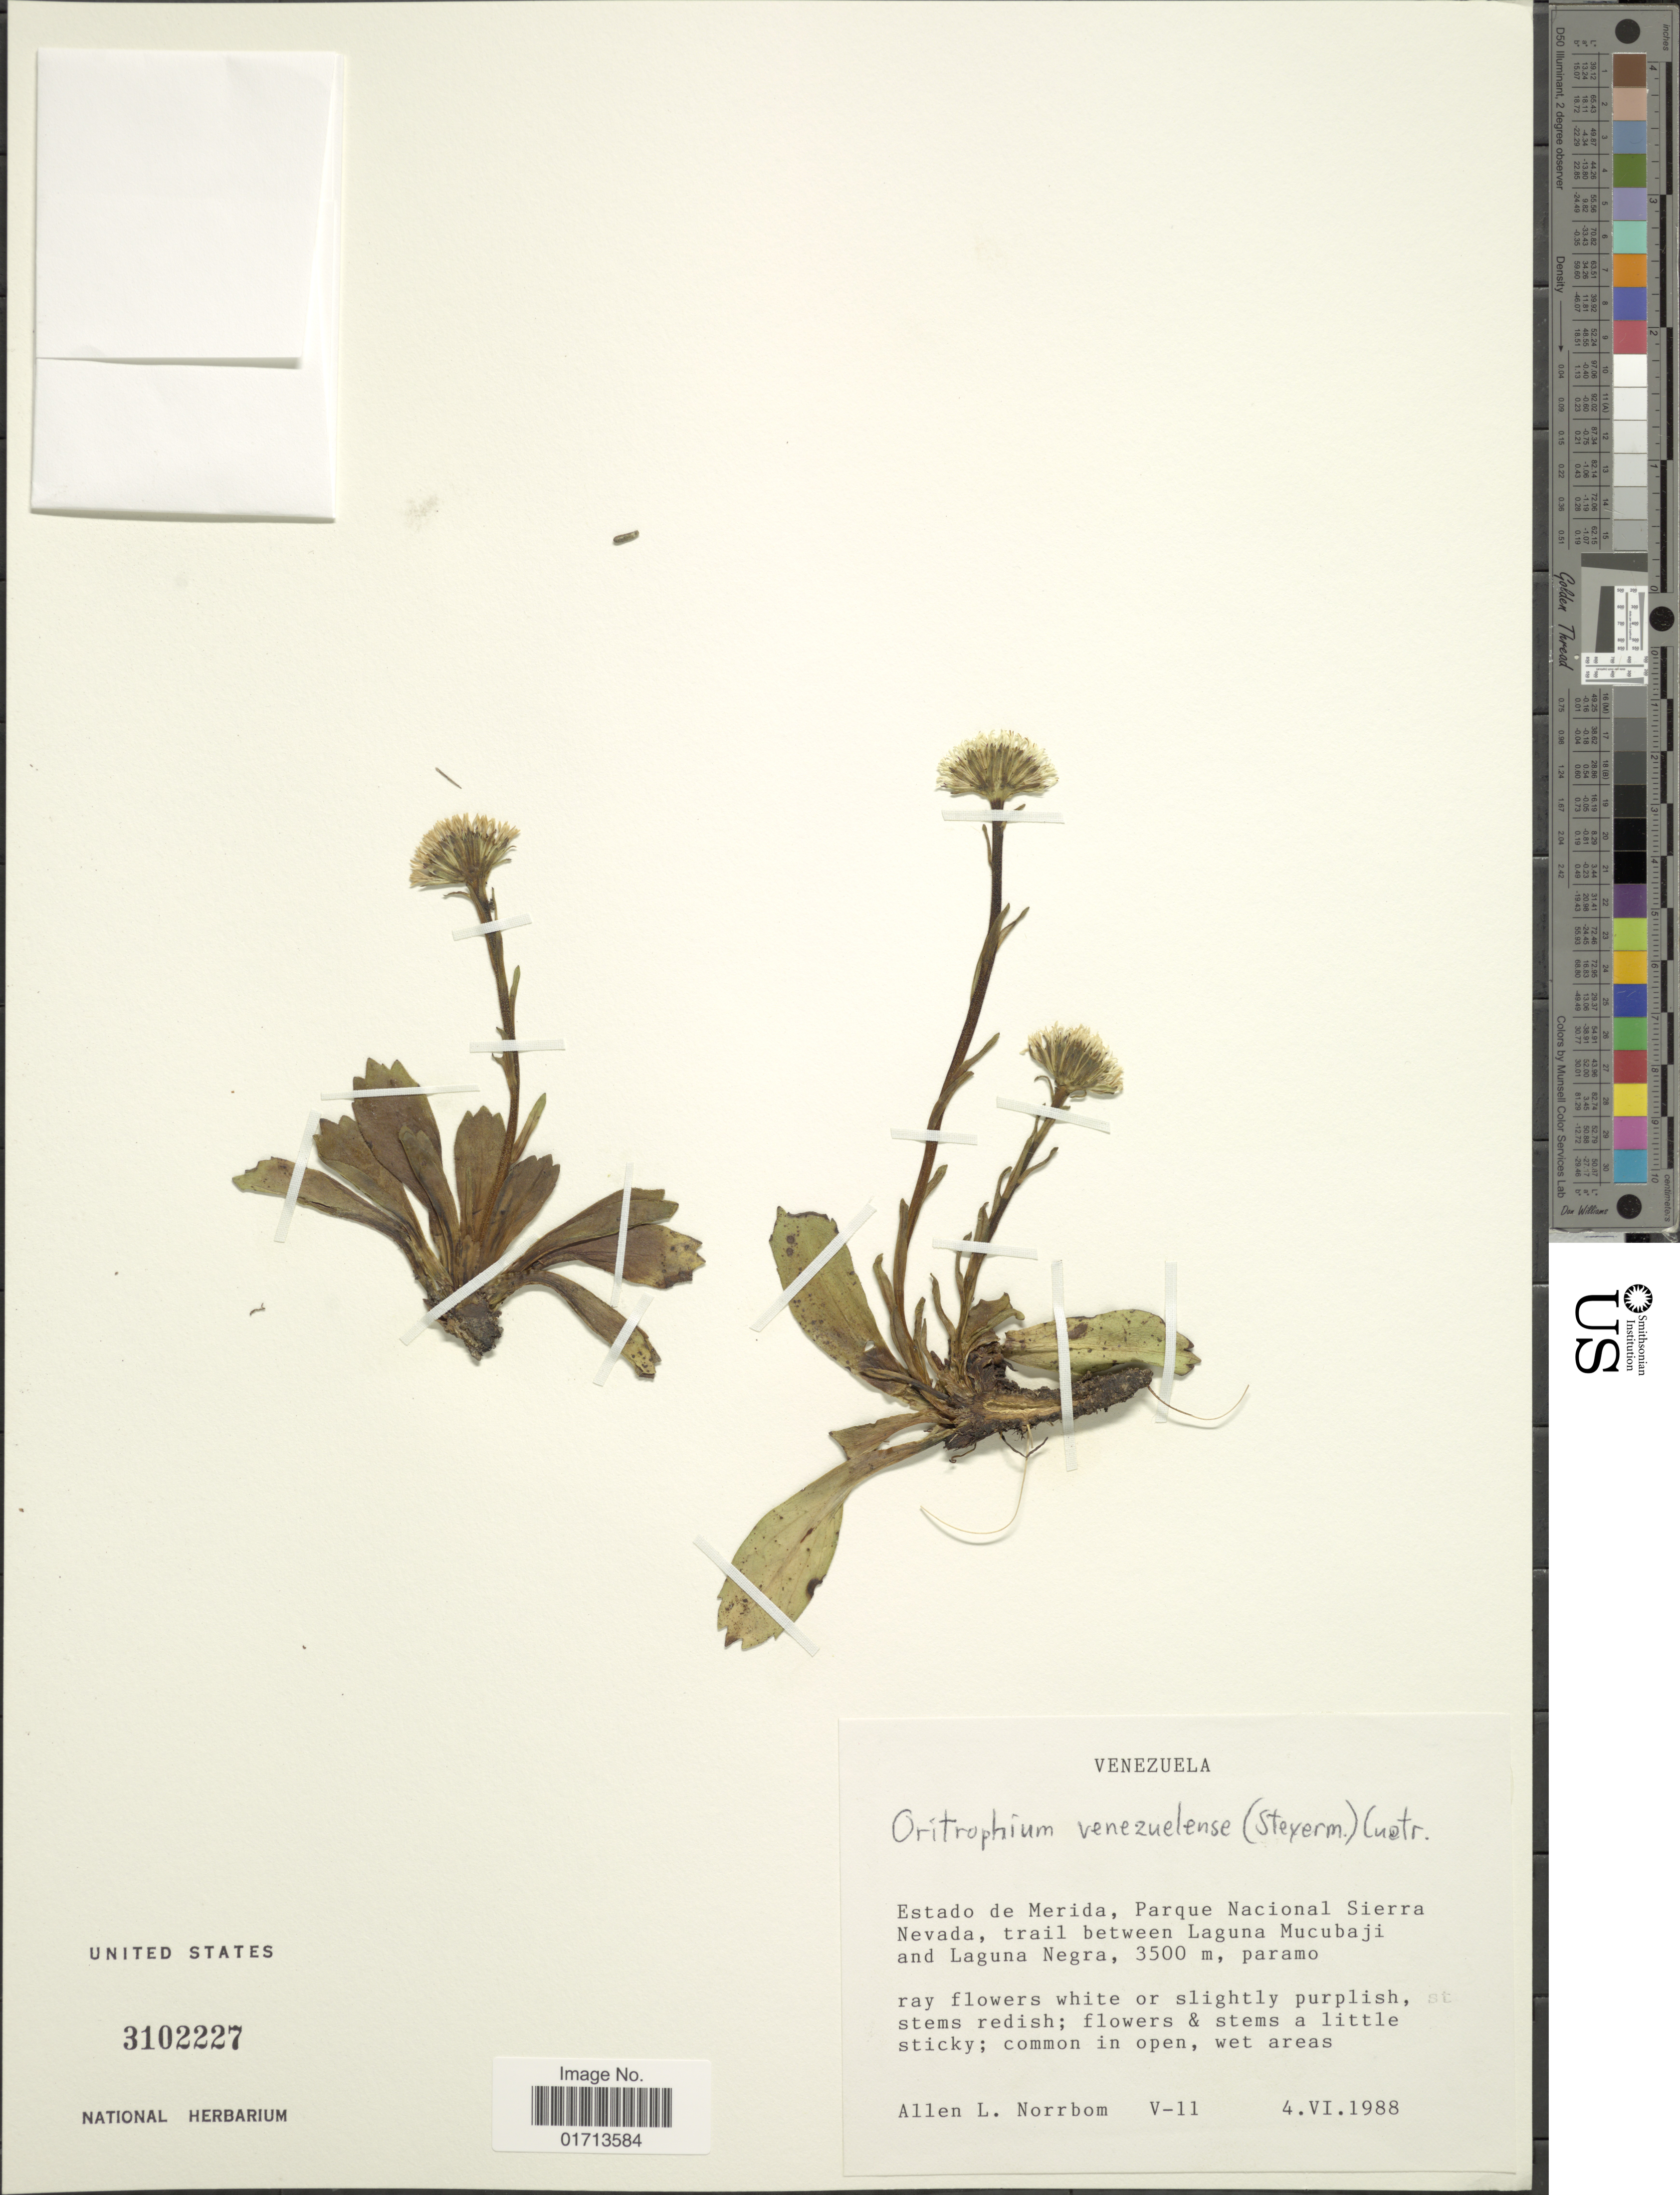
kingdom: Plantae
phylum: Tracheophyta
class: Magnoliopsida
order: Asterales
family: Asteraceae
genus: Oritrophium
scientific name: Oritrophium venezuelense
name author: (Steyerm.) Cuatrec.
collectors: A. L. Norrbom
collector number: V-11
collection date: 1988-06-04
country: Venezuela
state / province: Mérida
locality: Parque Nacional Sierra Nevada, trail between Laguna Mucubaji and Laguna Negra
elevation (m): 3500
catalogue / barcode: US 3102227